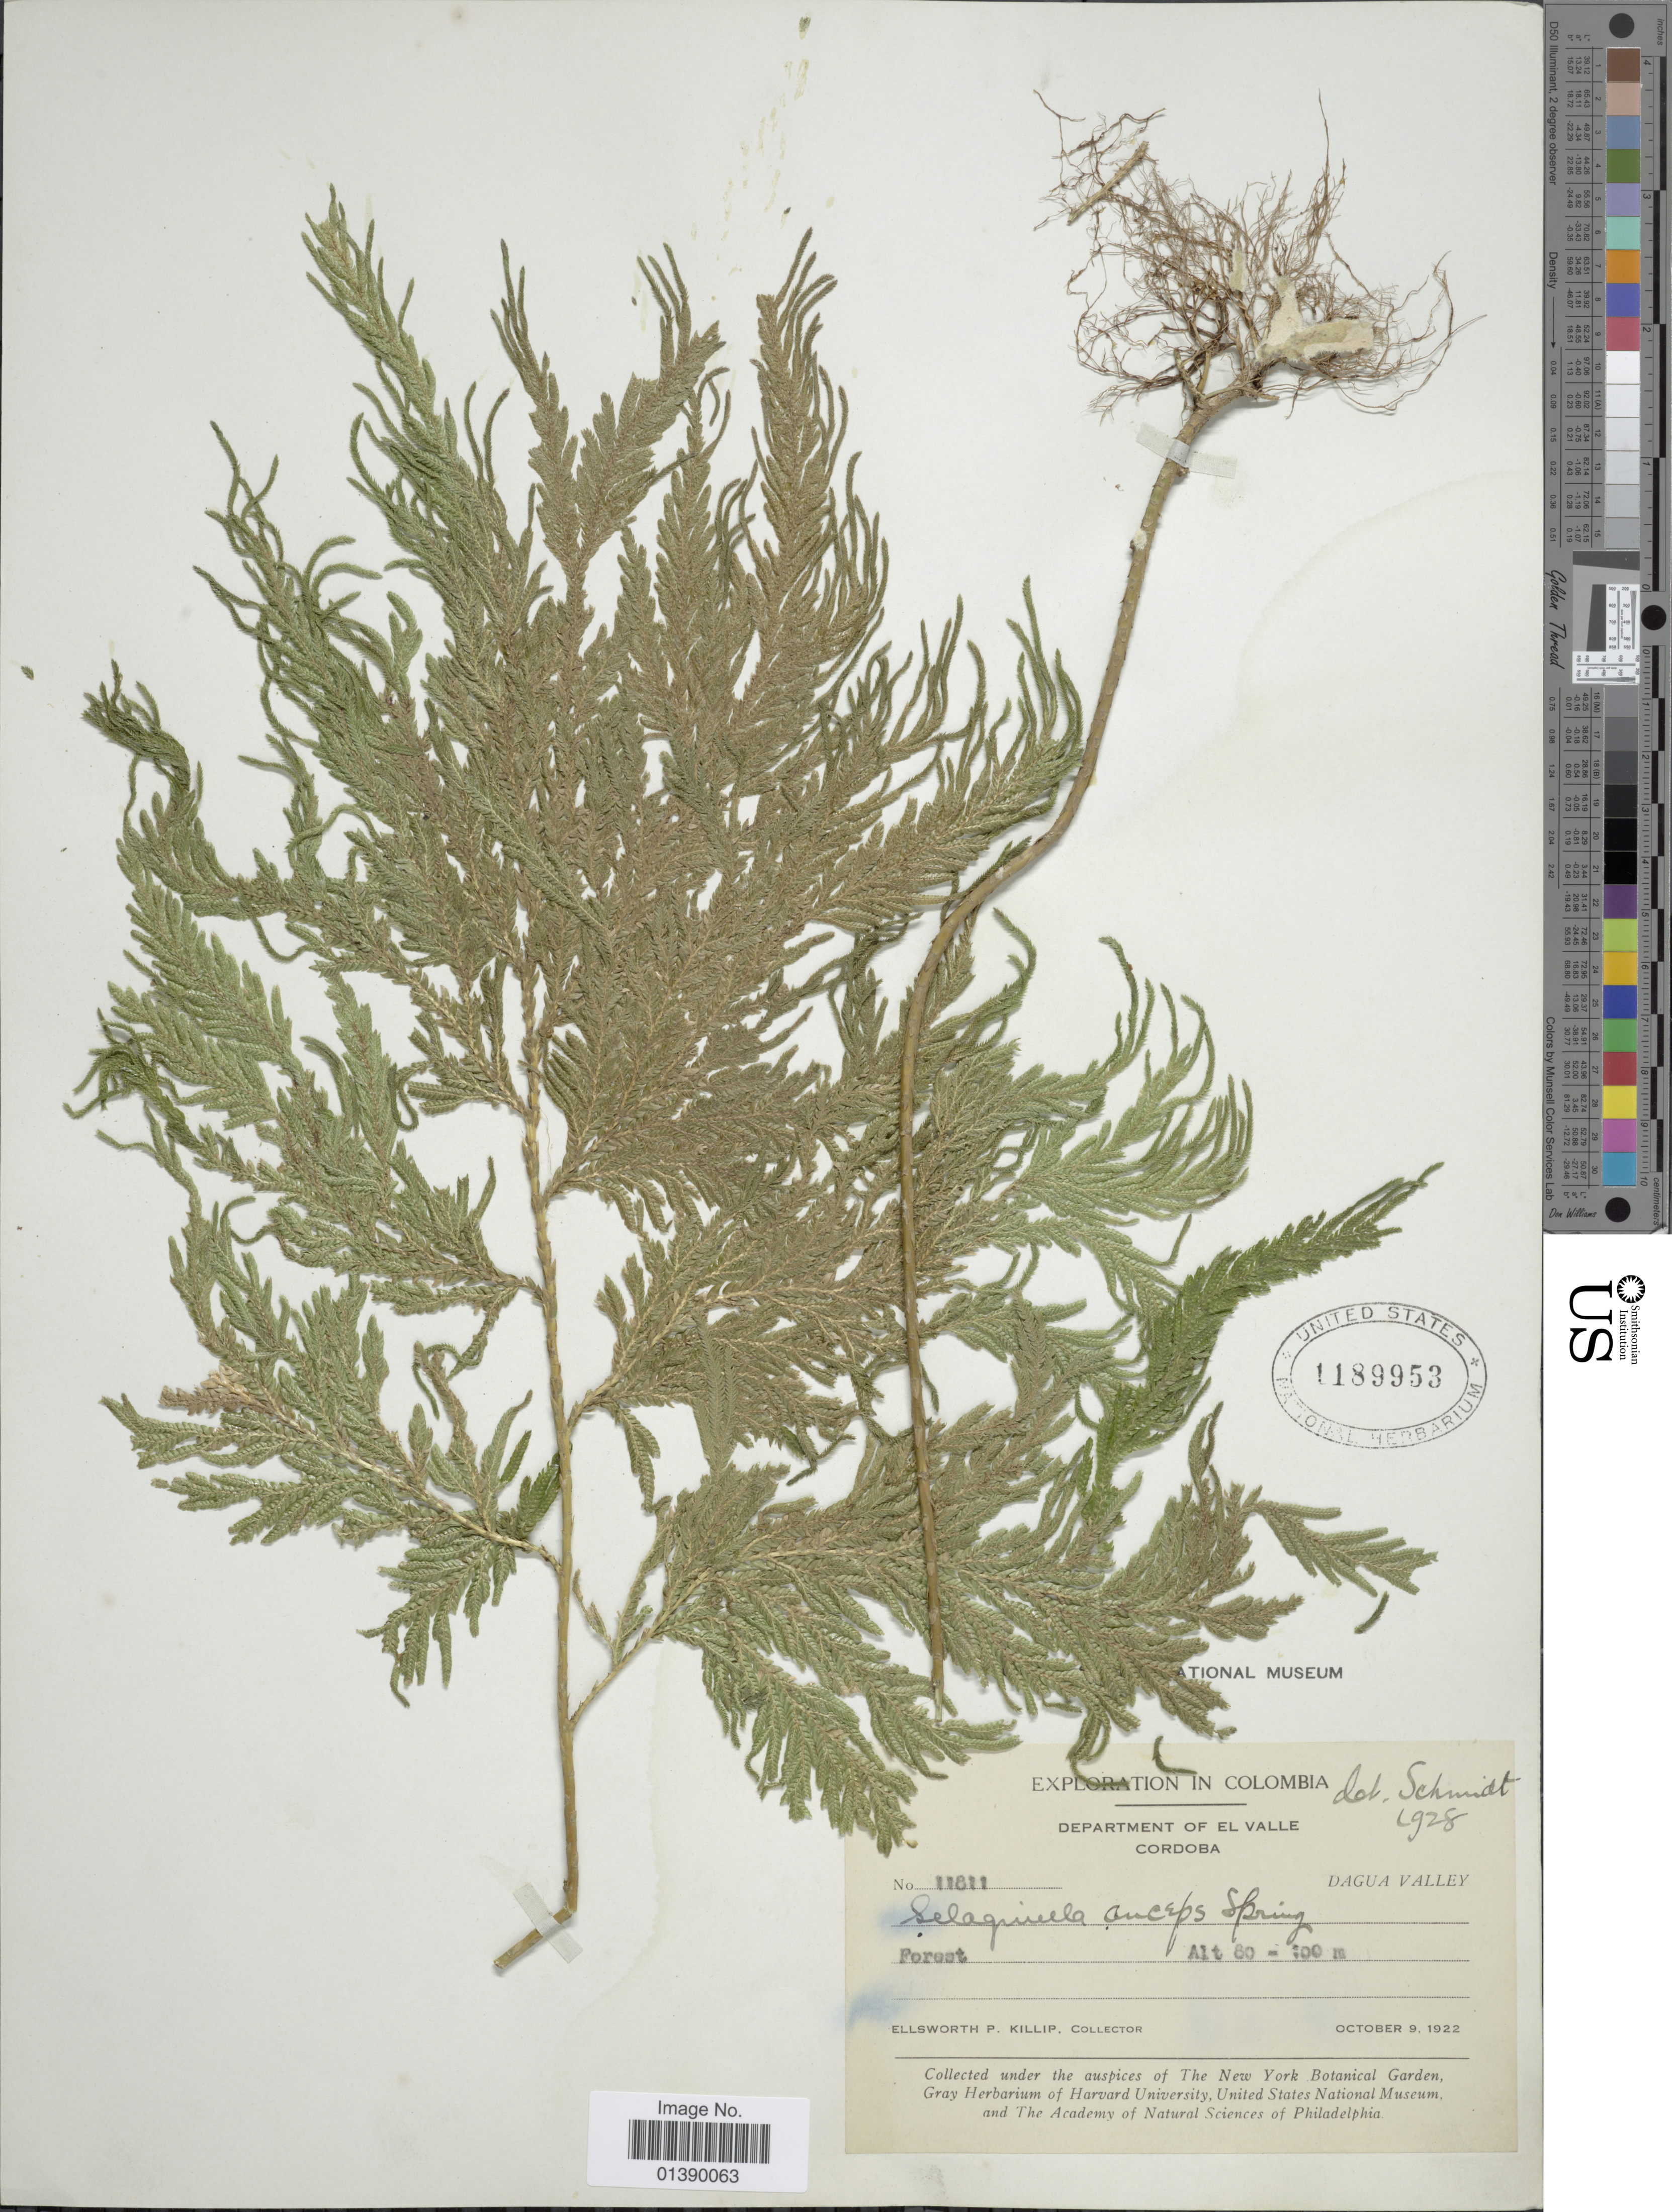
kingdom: Plantae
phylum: Tracheophyta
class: Lycopodiopsida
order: Selaginellales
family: Selaginellaceae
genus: Selaginella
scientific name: Selaginella anceps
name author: (C. Presl)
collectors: E. P. Killip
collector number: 11811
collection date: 1922-10-09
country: Colombia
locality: Department of El Valle Cordoba, Dagua Valley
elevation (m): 80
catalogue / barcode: US 1189953